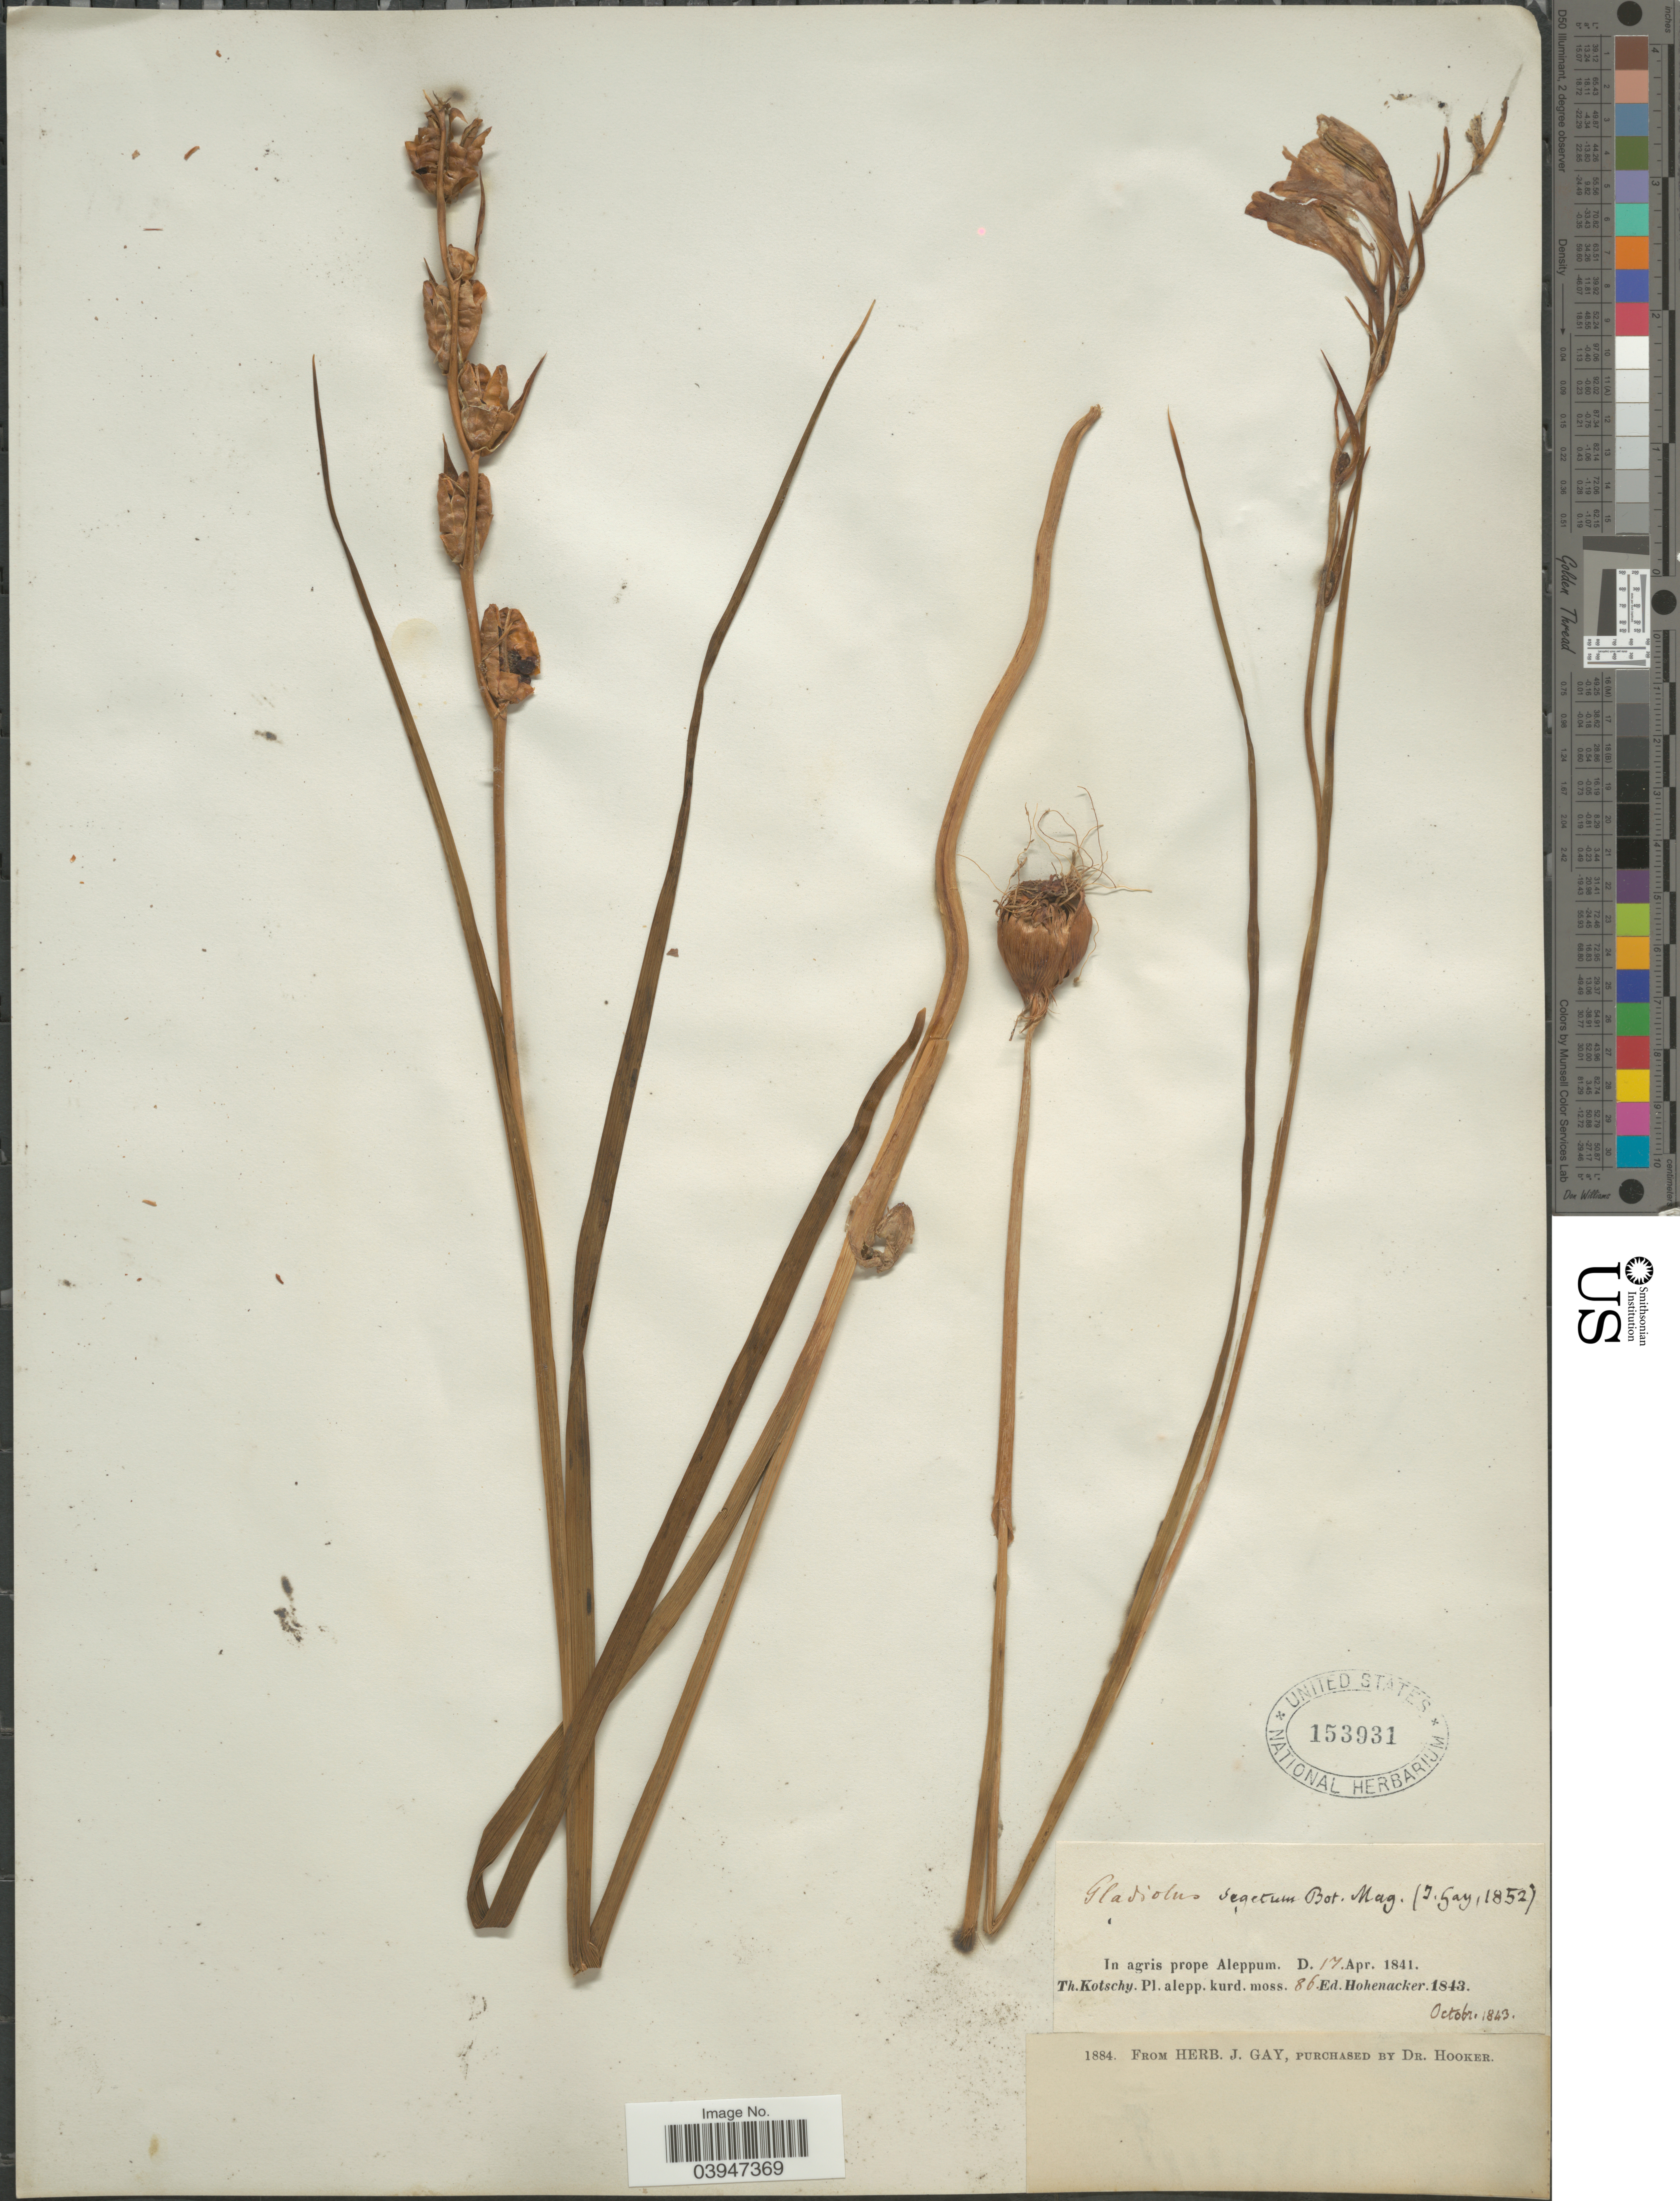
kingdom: Plantae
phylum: Tracheophyta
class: Liliopsida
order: Asparagales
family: Iridaceae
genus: Gladiolus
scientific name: Gladiolus italicus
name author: Mill.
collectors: K. G. Kotschy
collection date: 1841-04-17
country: Syria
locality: In agris prope Aleppum.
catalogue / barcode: US 153931